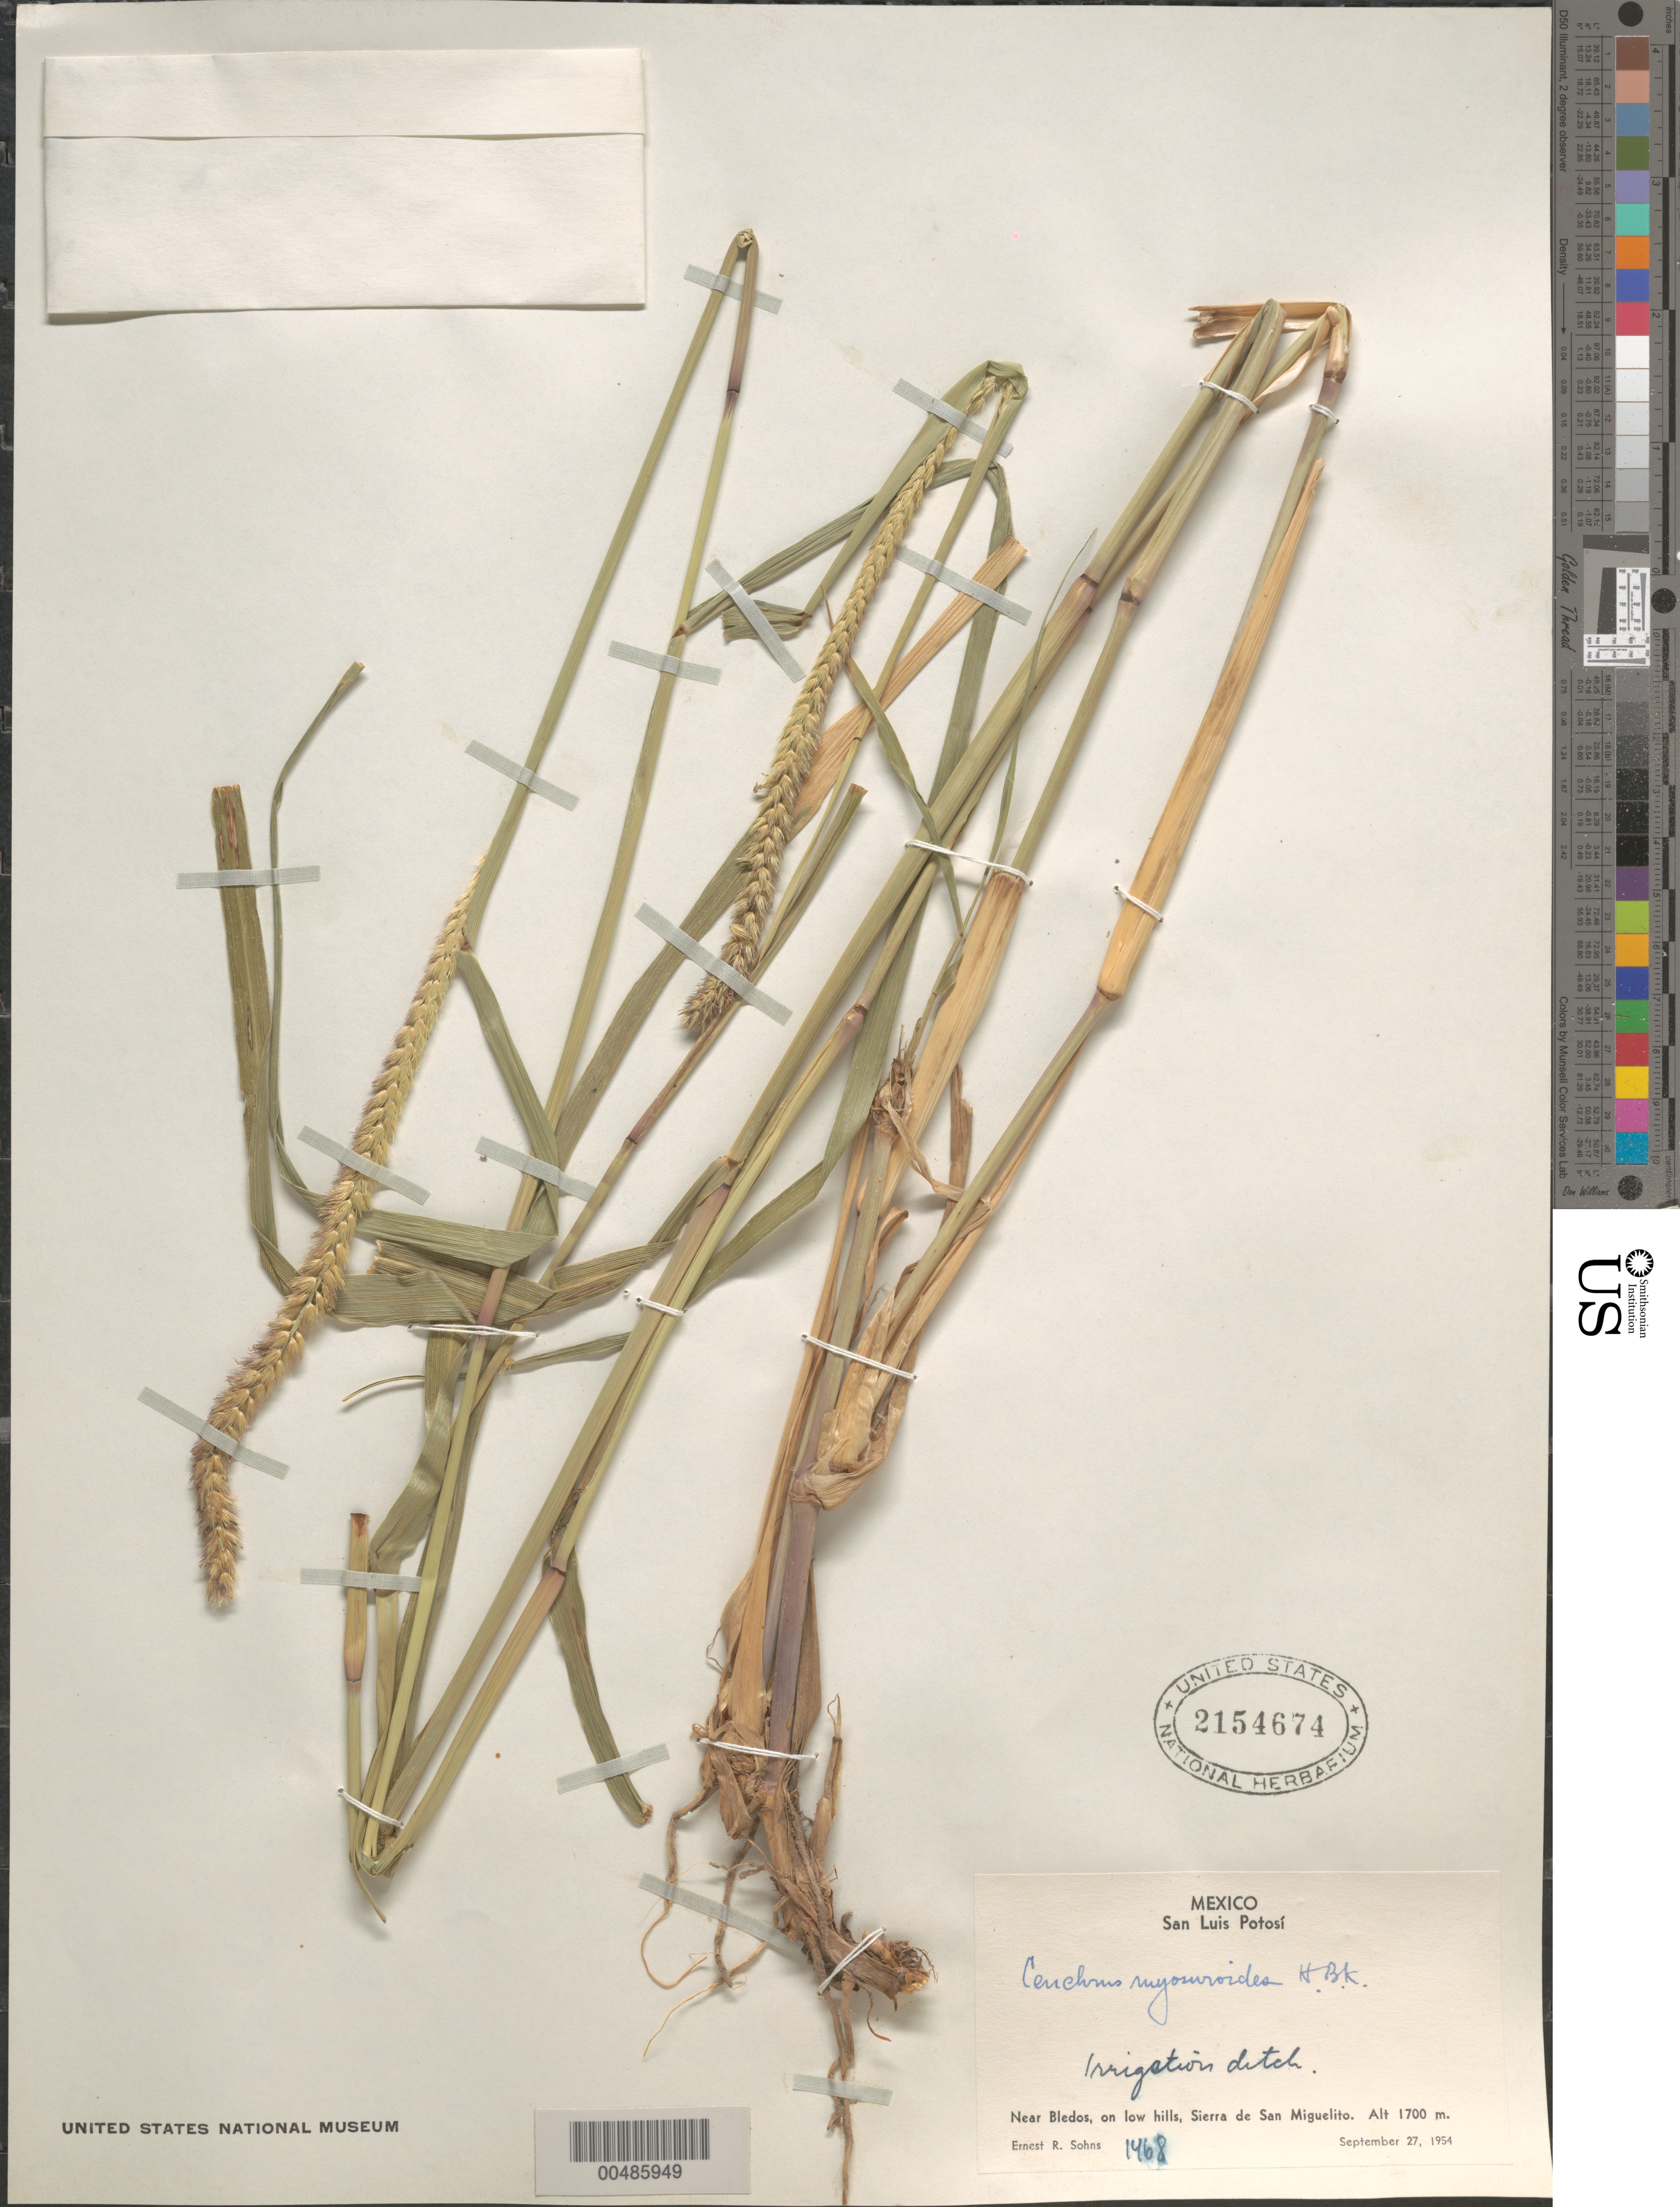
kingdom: Plantae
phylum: Tracheophyta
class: Liliopsida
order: Poales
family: Poaceae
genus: Cenchrus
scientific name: Cenchrus myosuroides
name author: Kunth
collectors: E. R. Sohns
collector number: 1468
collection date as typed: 27 Sep 1954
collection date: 1954-09-27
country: Mexico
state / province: San Luis Potosi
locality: Near Bledos, on low hills, Sierra de San Miguelito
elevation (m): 1700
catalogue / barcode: US 2154674